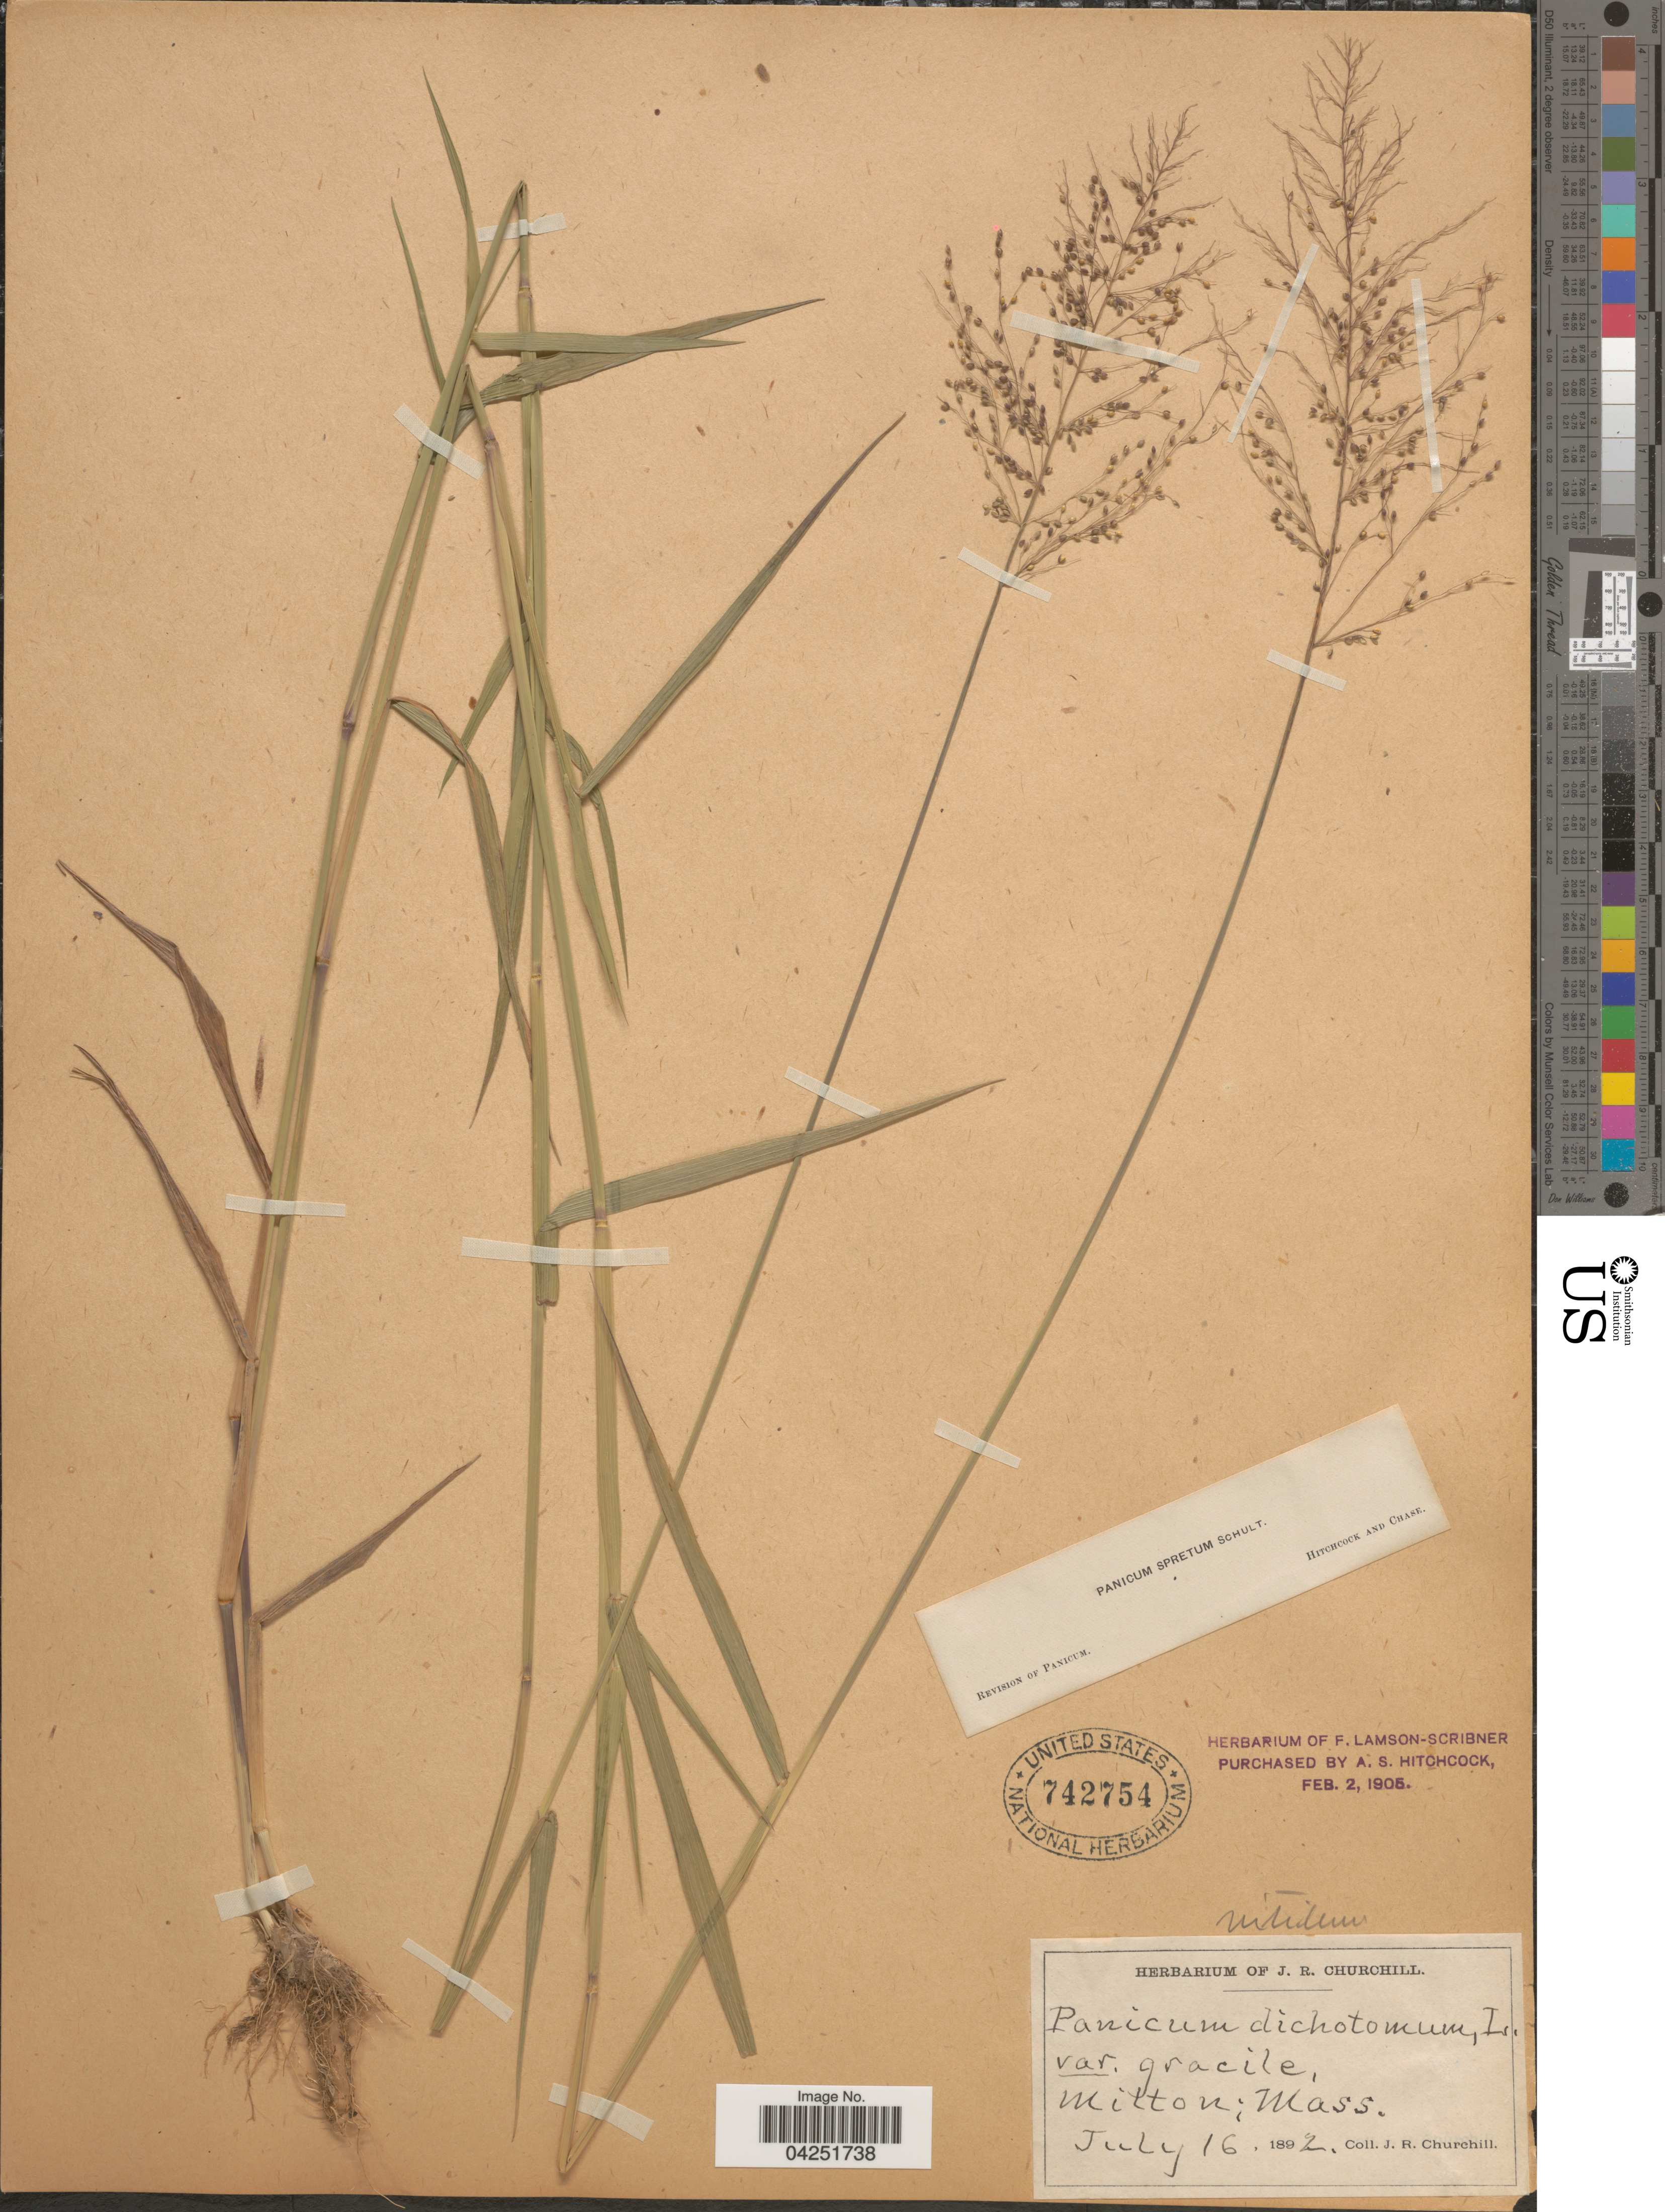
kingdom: Plantae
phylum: Tracheophyta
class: Liliopsida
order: Poales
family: Poaceae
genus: Dichanthelium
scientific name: Dichanthelium acuminatum var. densiflorum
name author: (Rand & Redfield) Gould & C.A. Clark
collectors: J. Churchill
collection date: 1892-07-16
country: United States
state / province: Massachusetts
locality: Milton.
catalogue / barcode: US 742754